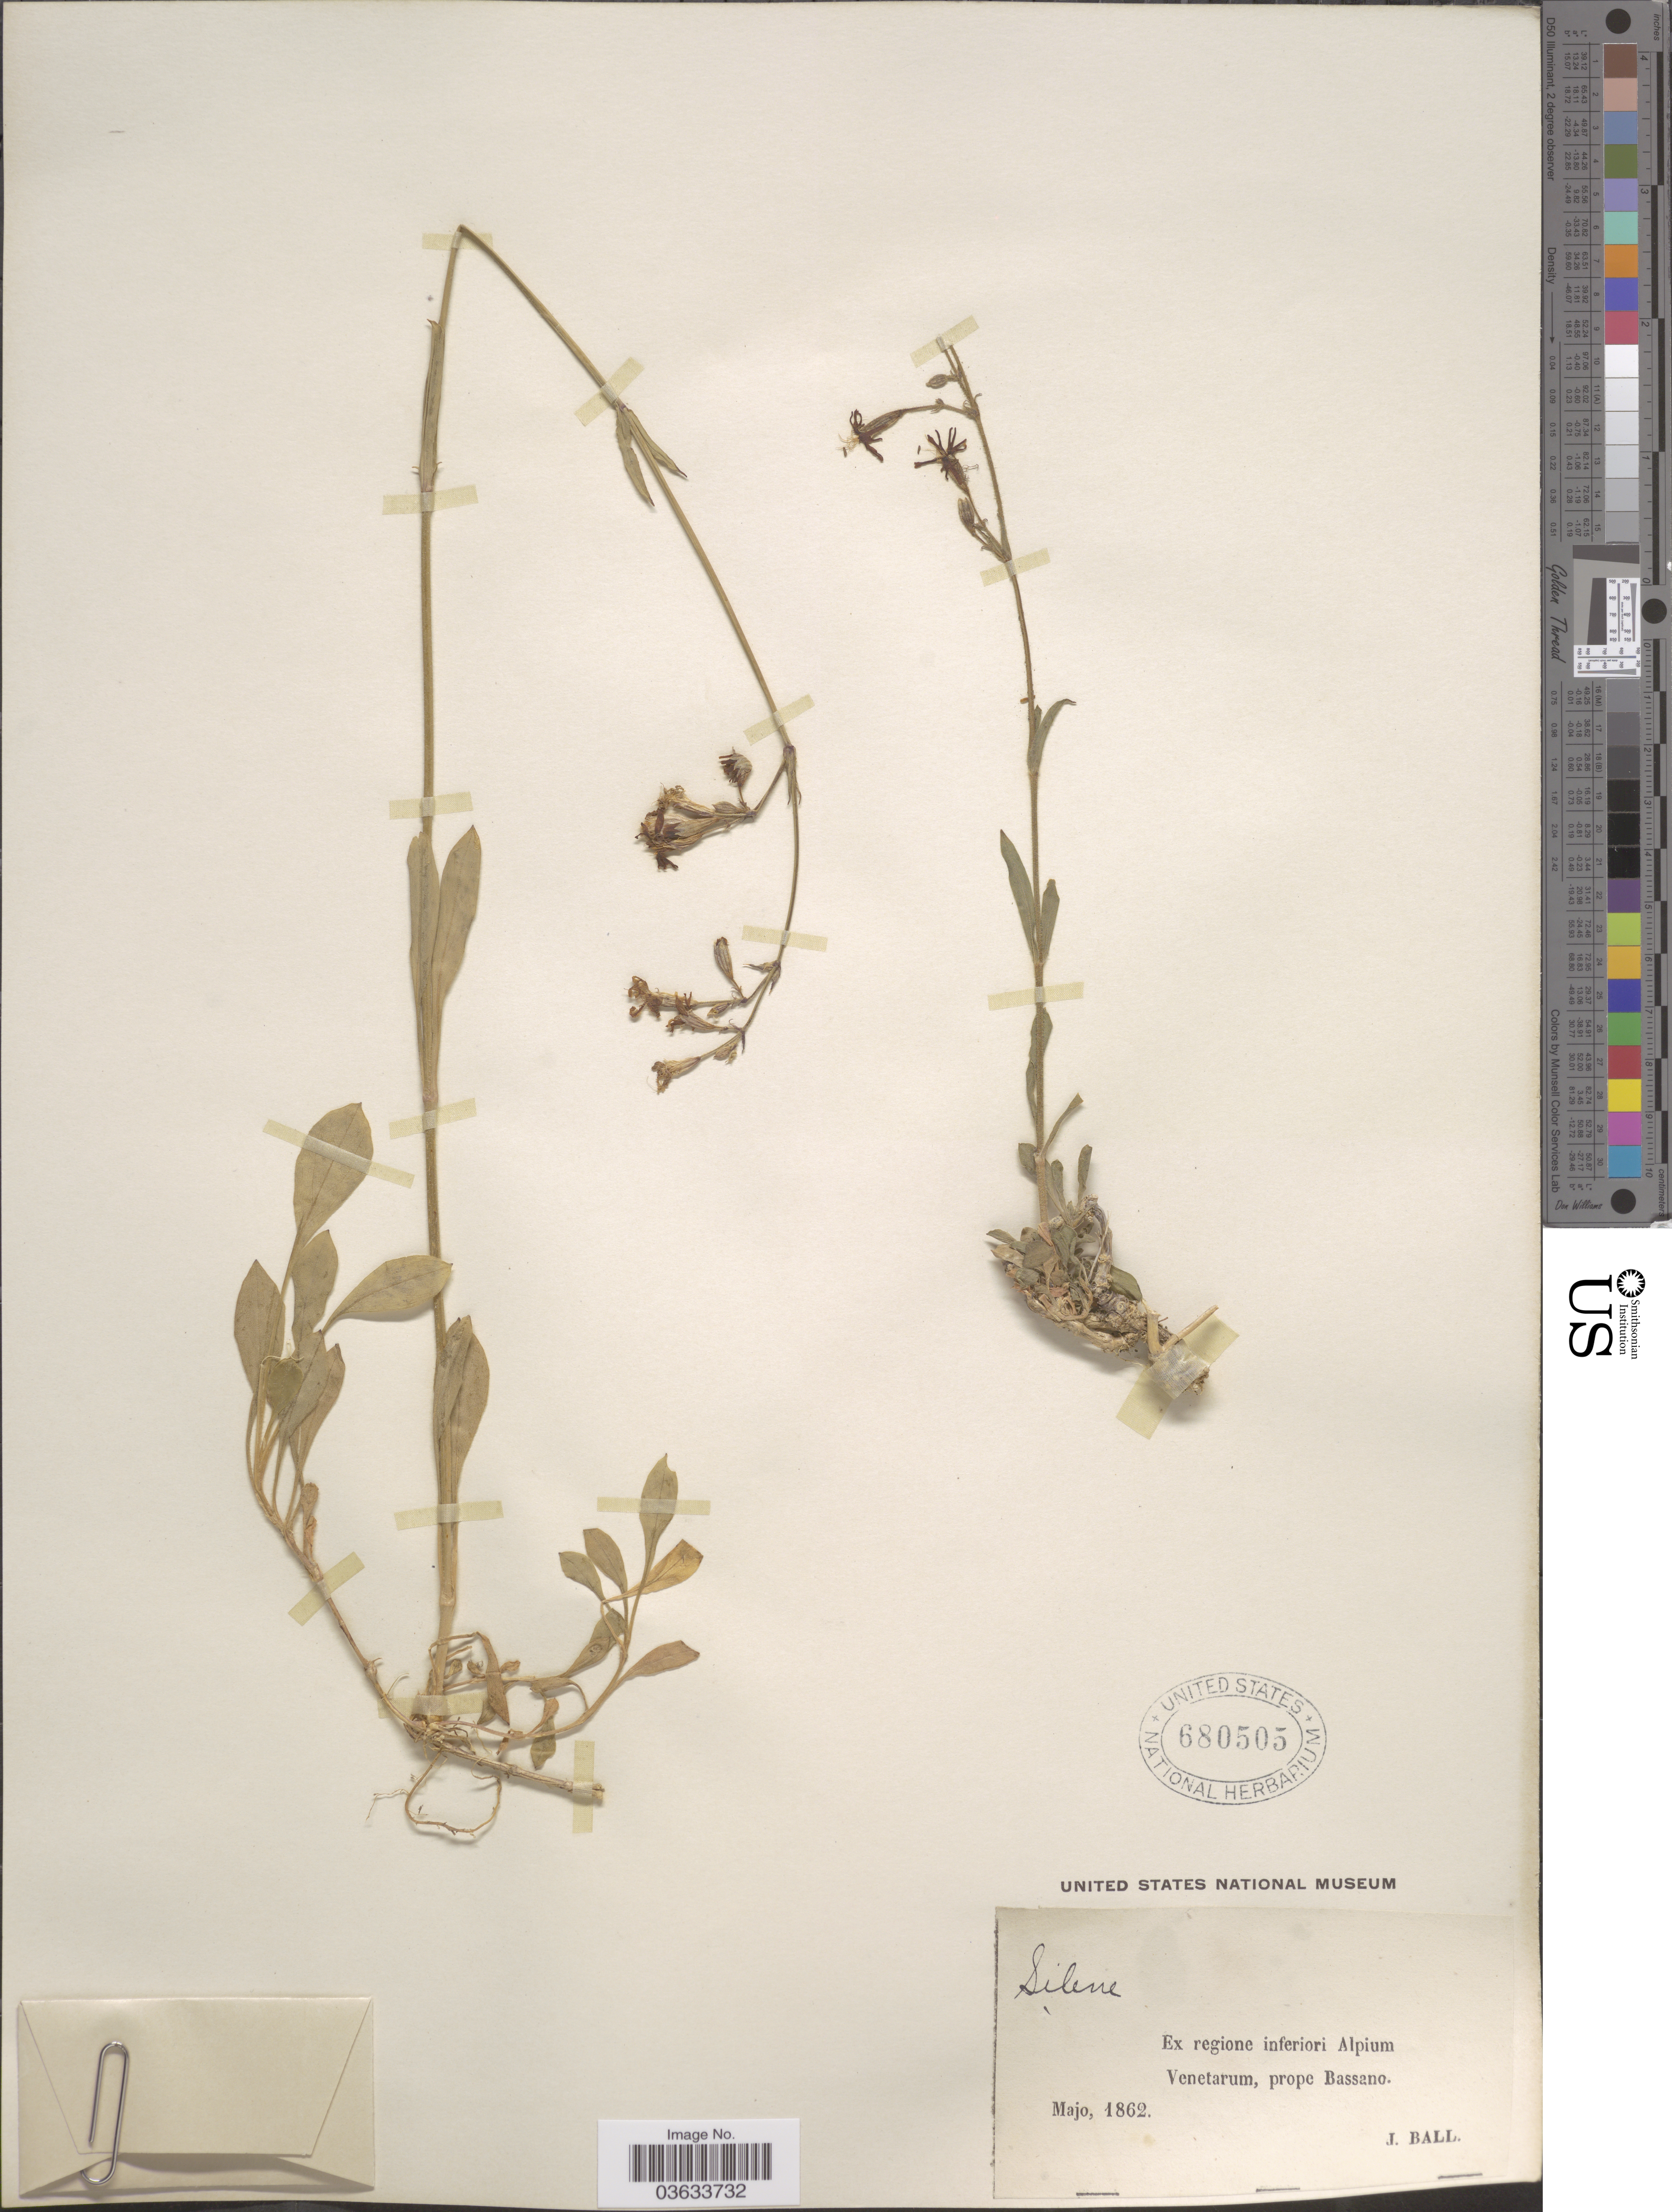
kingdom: Plantae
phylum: Tracheophyta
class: Magnoliopsida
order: Caryophyllales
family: Caryophyllaceae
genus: Silene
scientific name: Silene nutans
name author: L.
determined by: Du Pasquier, P.-E.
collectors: J. Ball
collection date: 1862-05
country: Italy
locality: Ex reguione inferiori Alpium Venetarum, prope Bassano.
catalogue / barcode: US 680505